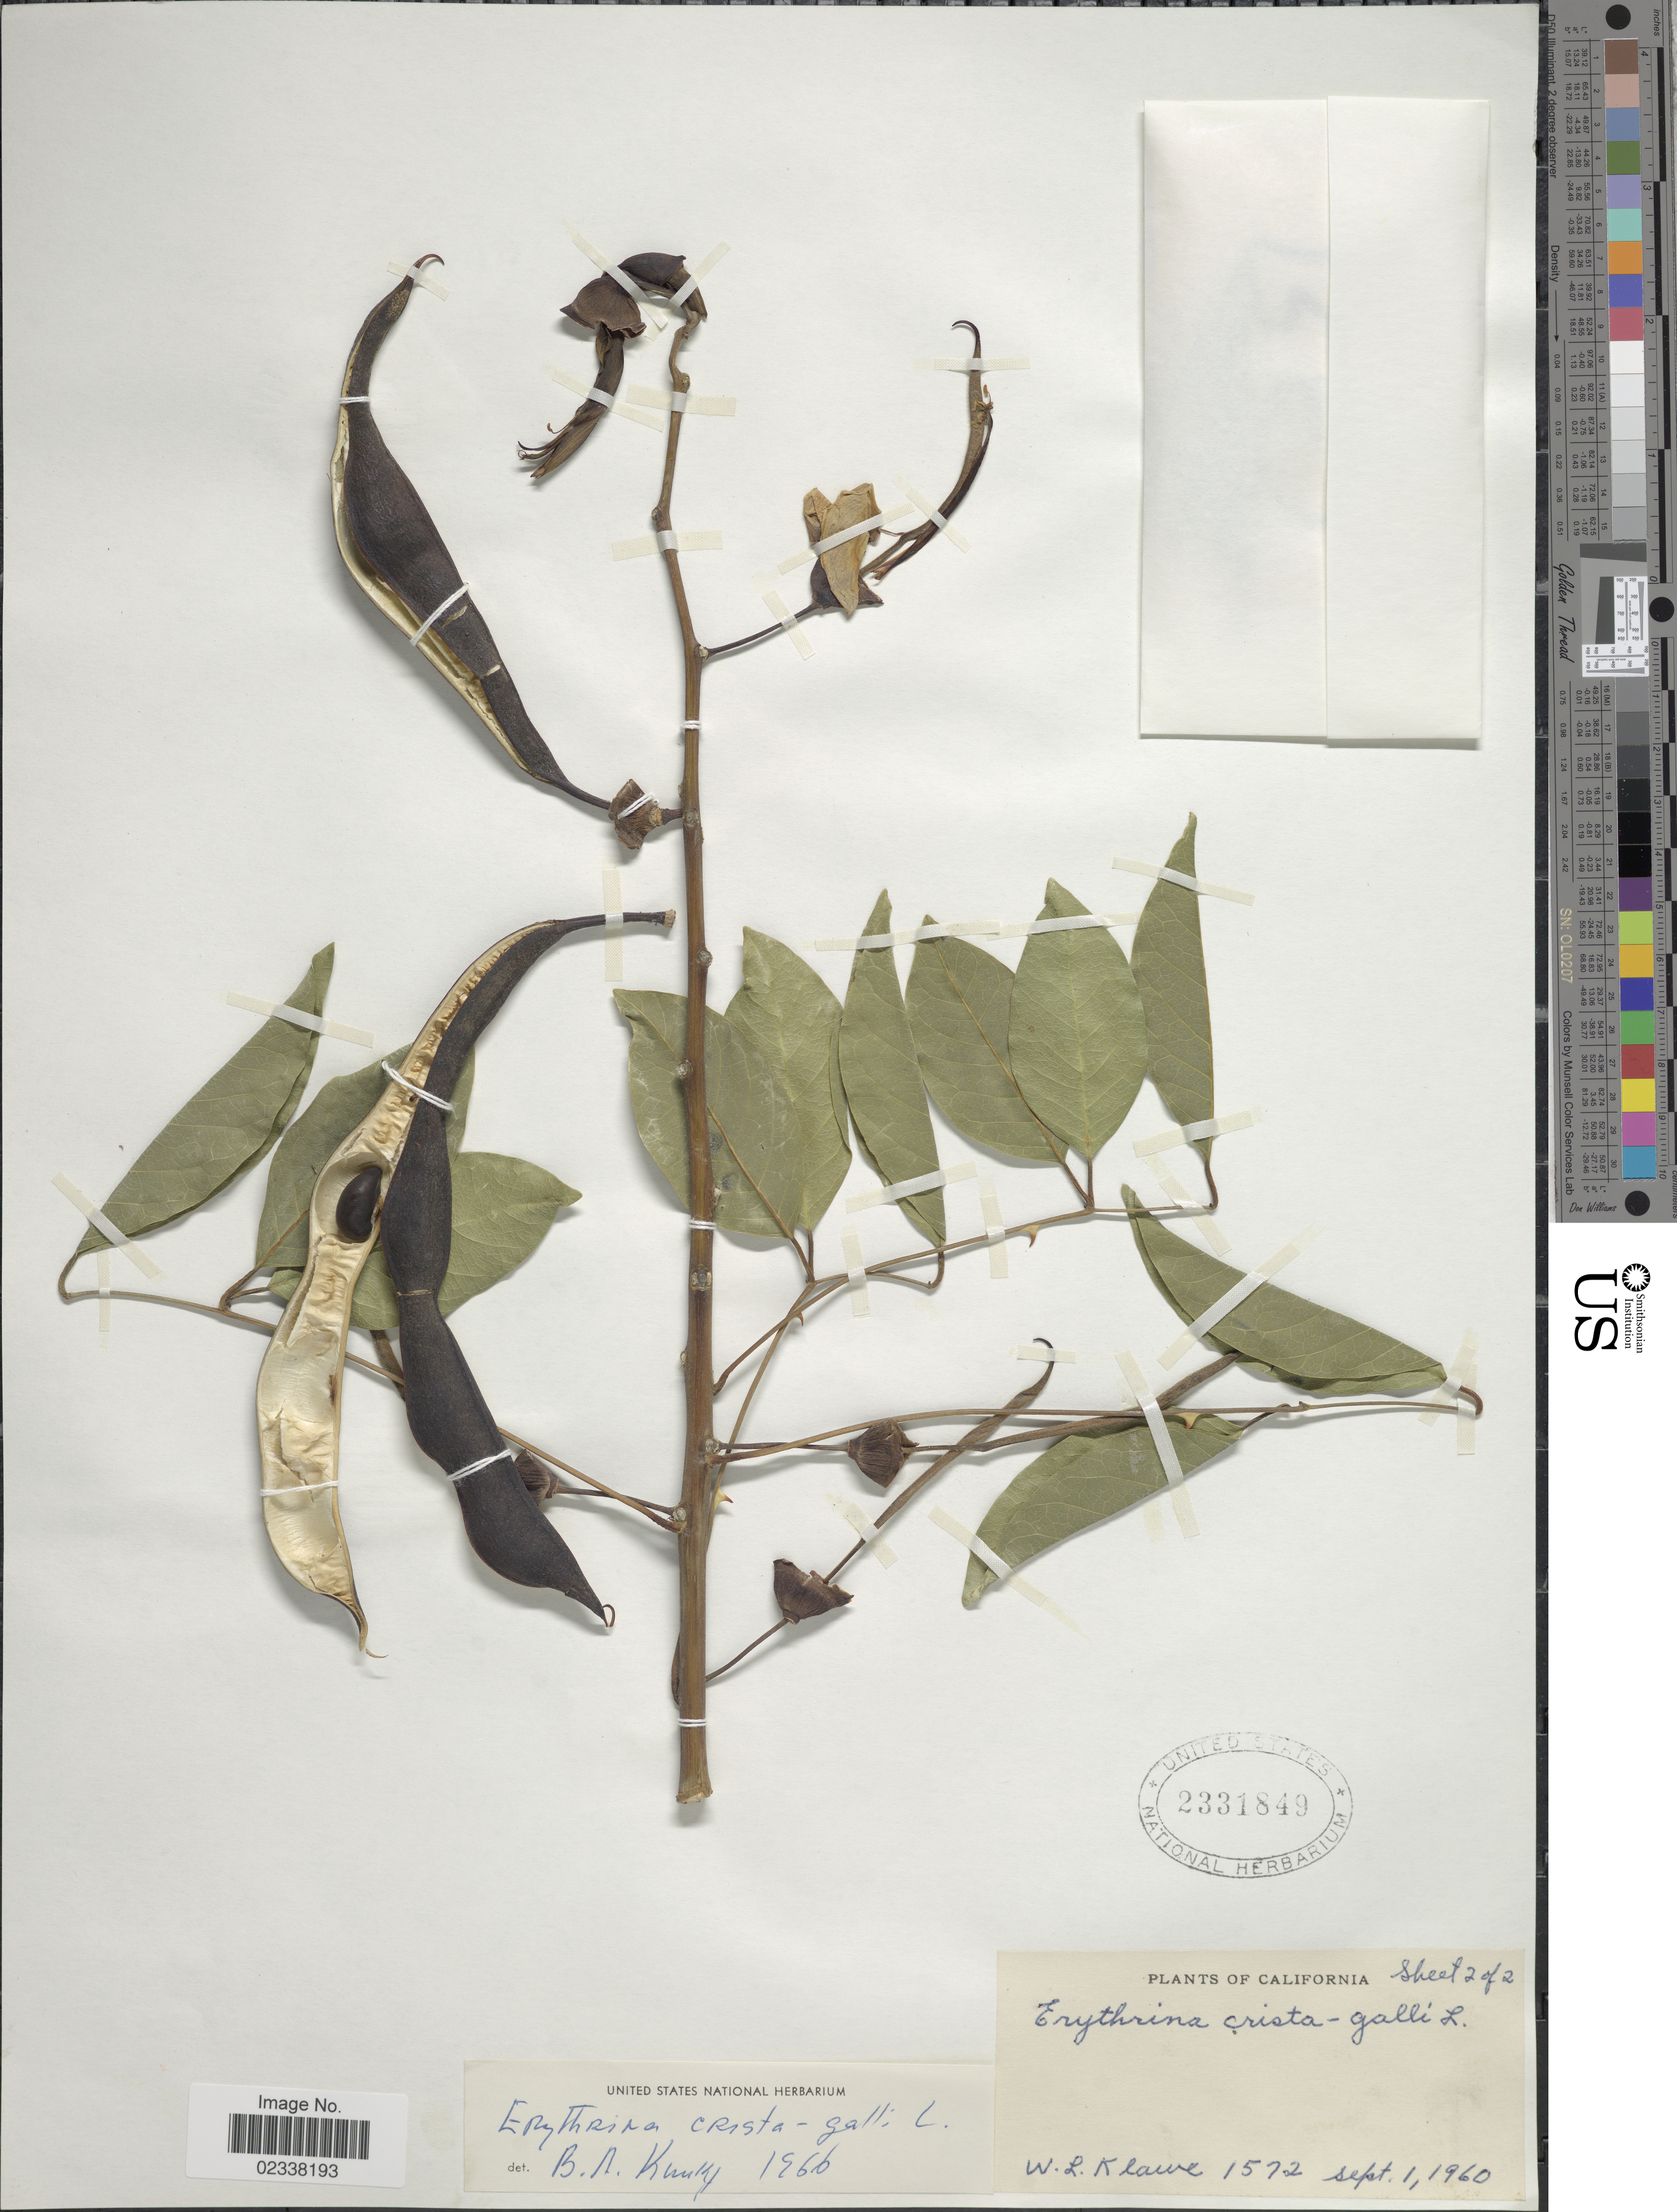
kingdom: Plantae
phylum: Tracheophyta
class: Magnoliopsida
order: Fabales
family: Fabaceae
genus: Erythrina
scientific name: Erythrina crista-galli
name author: L.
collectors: W. Klawe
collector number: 1572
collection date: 1960-09-01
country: United States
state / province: California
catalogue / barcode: US 2331849